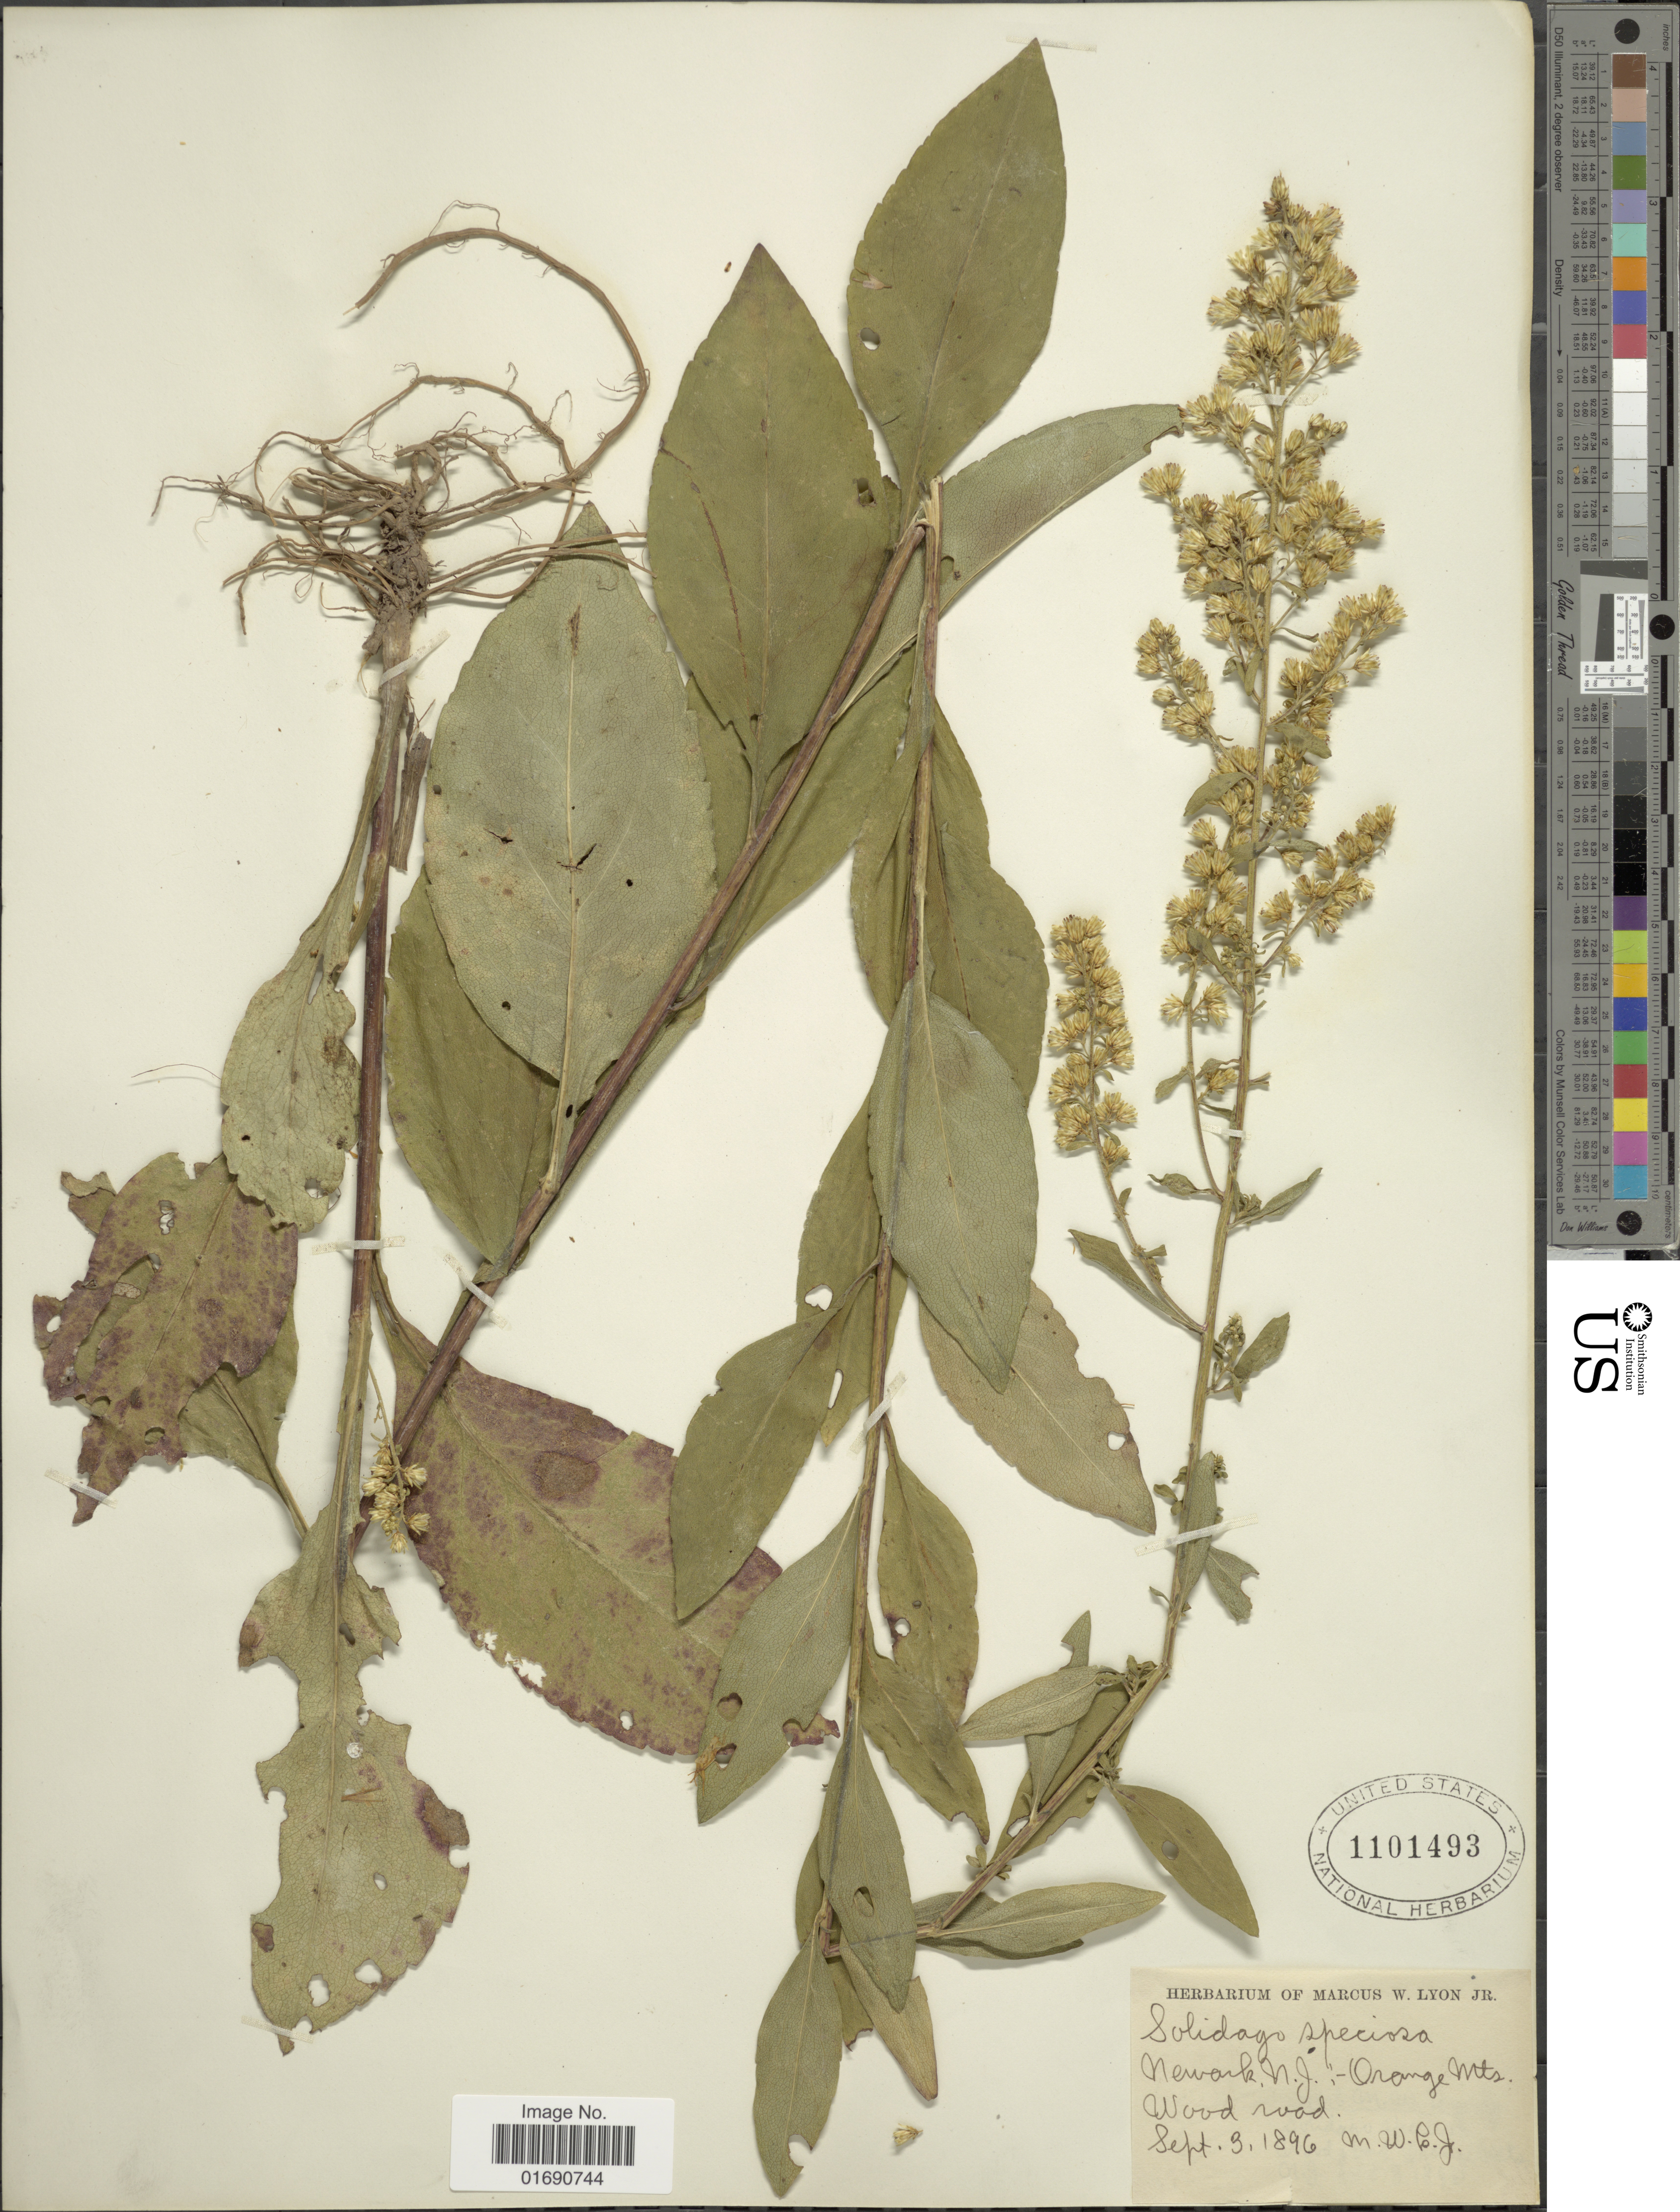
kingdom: Plantae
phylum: Tracheophyta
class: Magnoliopsida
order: Asterales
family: Asteraceae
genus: Solidago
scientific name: Solidago speciosa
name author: Nutt.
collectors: M. W. Lyon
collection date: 1896-09-03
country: United States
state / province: New Jersey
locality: Newark - 'Orange Mts, Wood road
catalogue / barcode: US 1101493